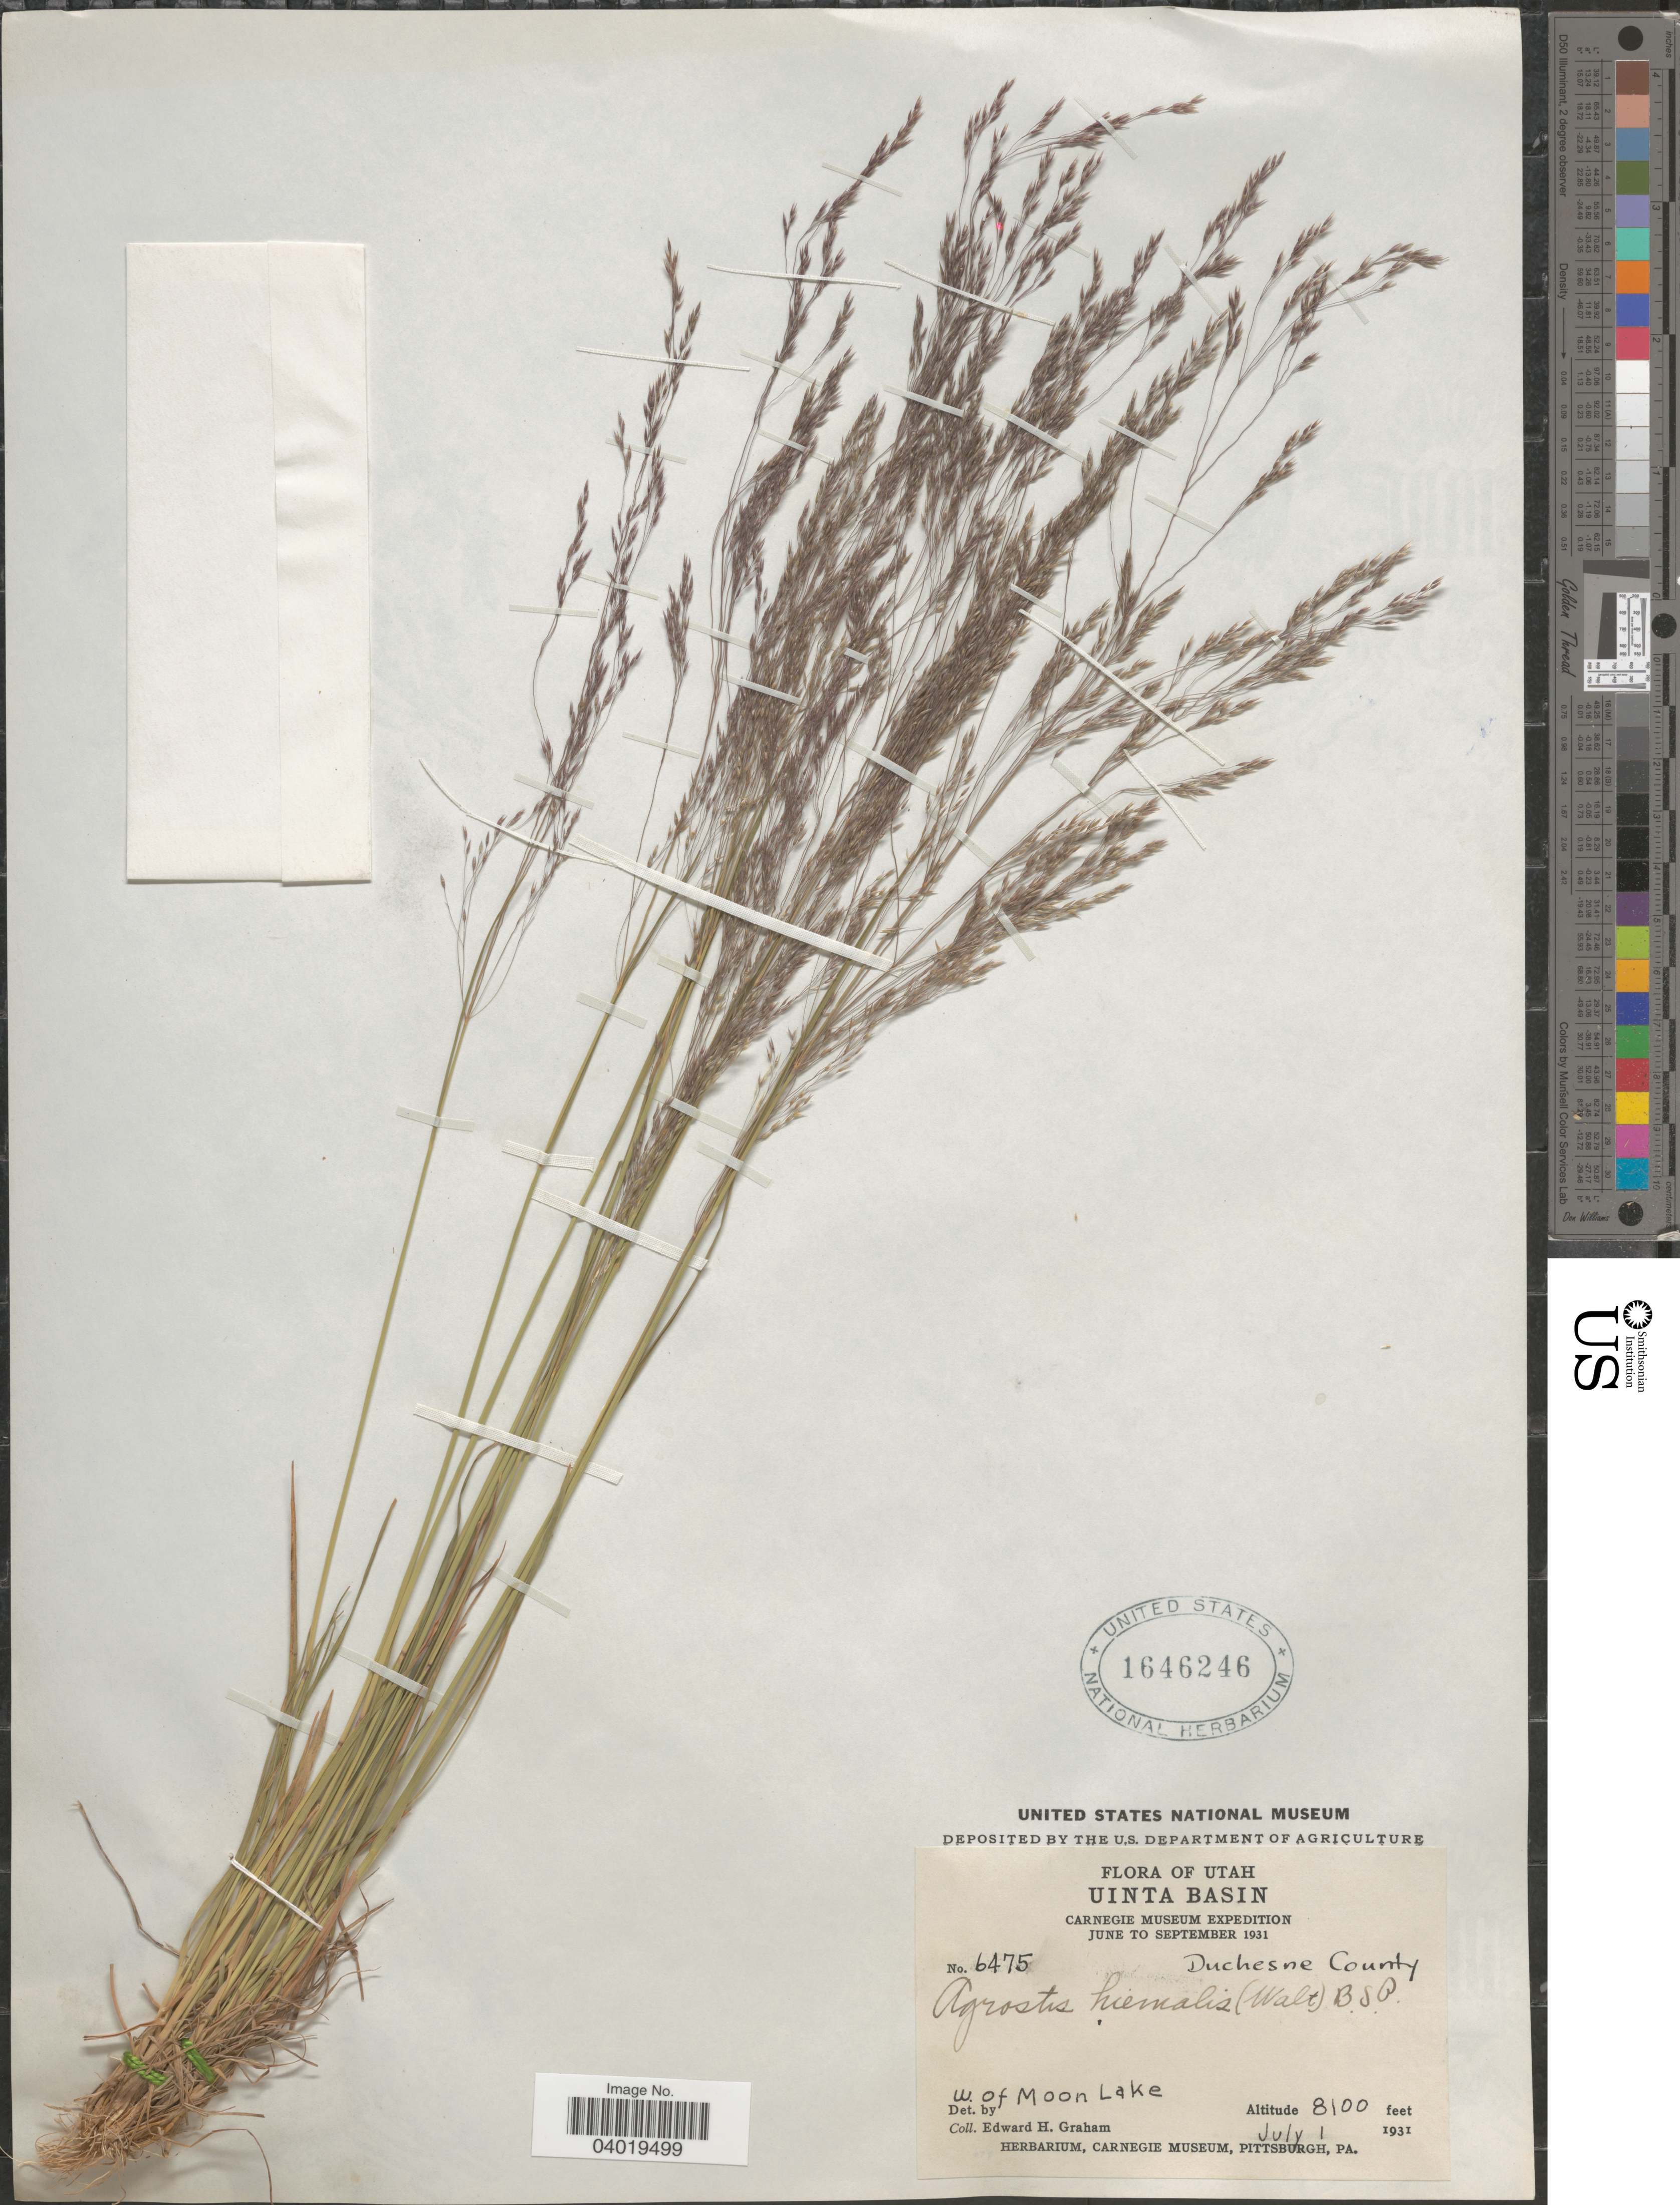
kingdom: Plantae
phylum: Tracheophyta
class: Liliopsida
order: Poales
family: Poaceae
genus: Agrostis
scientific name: Agrostis hyemalis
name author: (Walter) Britton et al.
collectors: E. H. Graham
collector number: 6475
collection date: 1931-07-01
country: United States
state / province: Utah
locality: Uinta Basin. Duchesne County. W. of Moon Lake.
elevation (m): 2469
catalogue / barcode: US 1646246